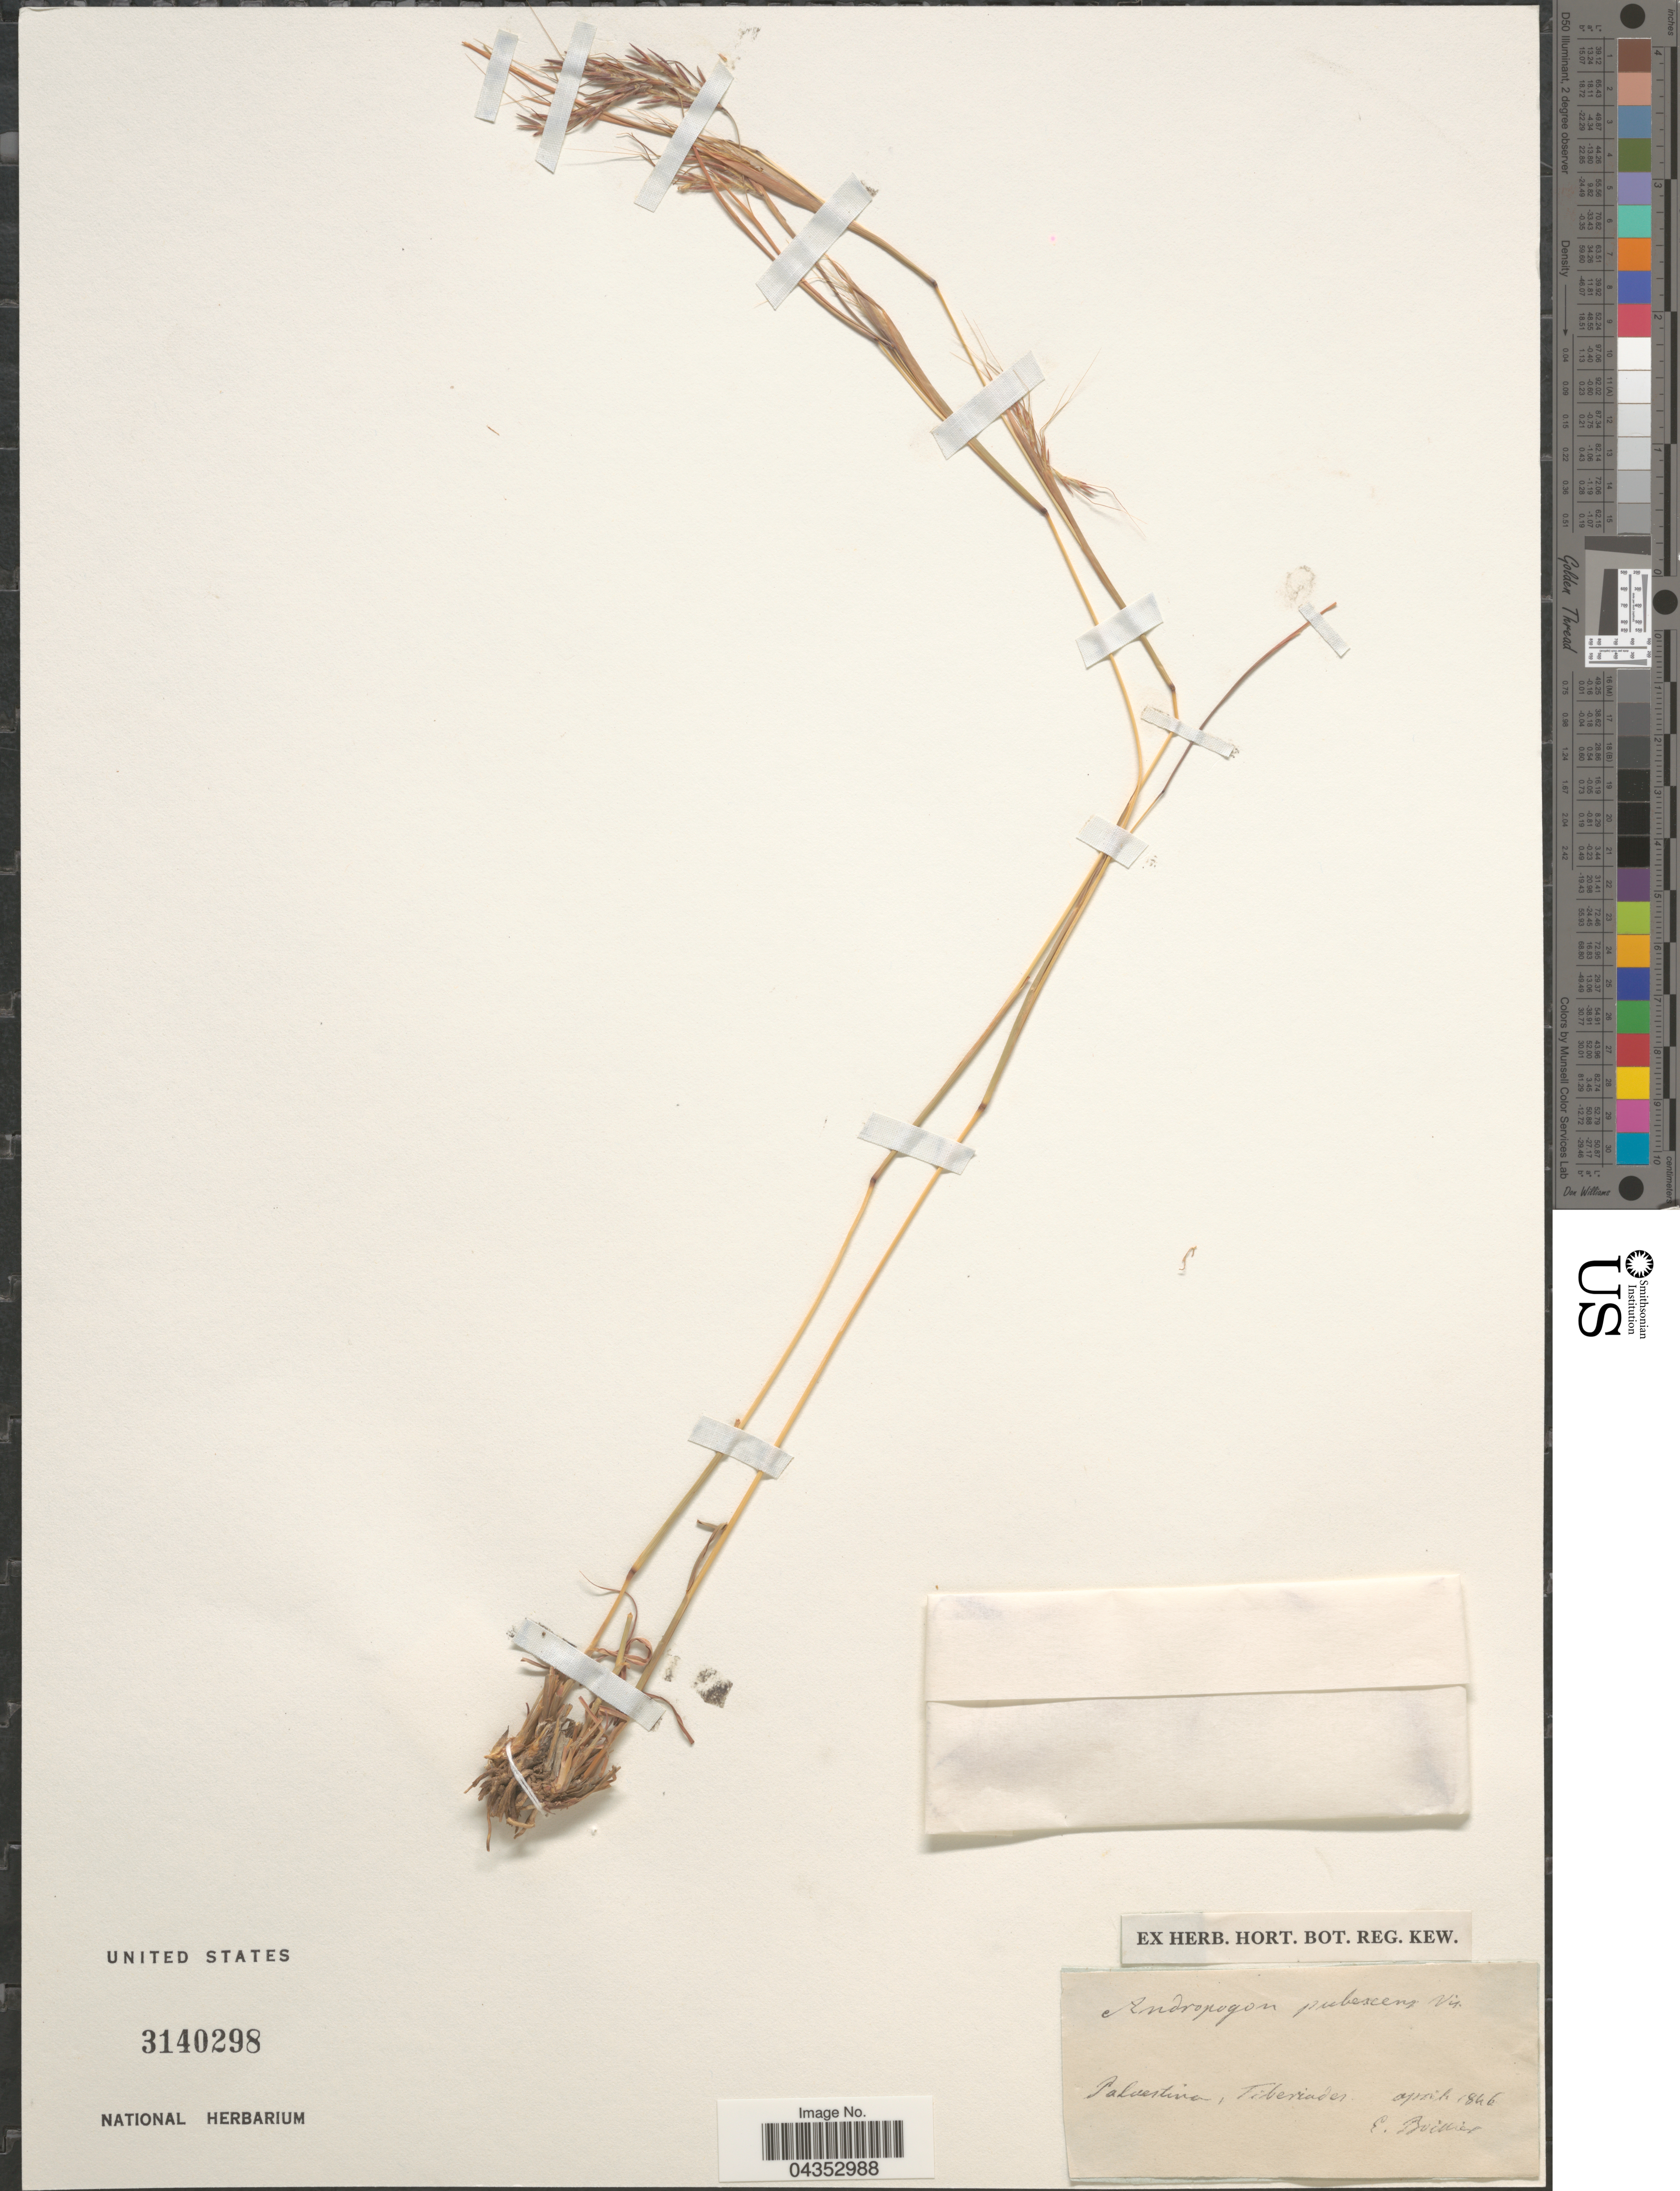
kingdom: Plantae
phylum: Tracheophyta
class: Liliopsida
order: Poales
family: Poaceae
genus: Hyparrhenia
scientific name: Hyparrhenia hirta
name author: (L.) Stapf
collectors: P. Boissier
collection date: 1846-04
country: Israel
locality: Palaestina, Tiberiades.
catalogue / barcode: US 3140298